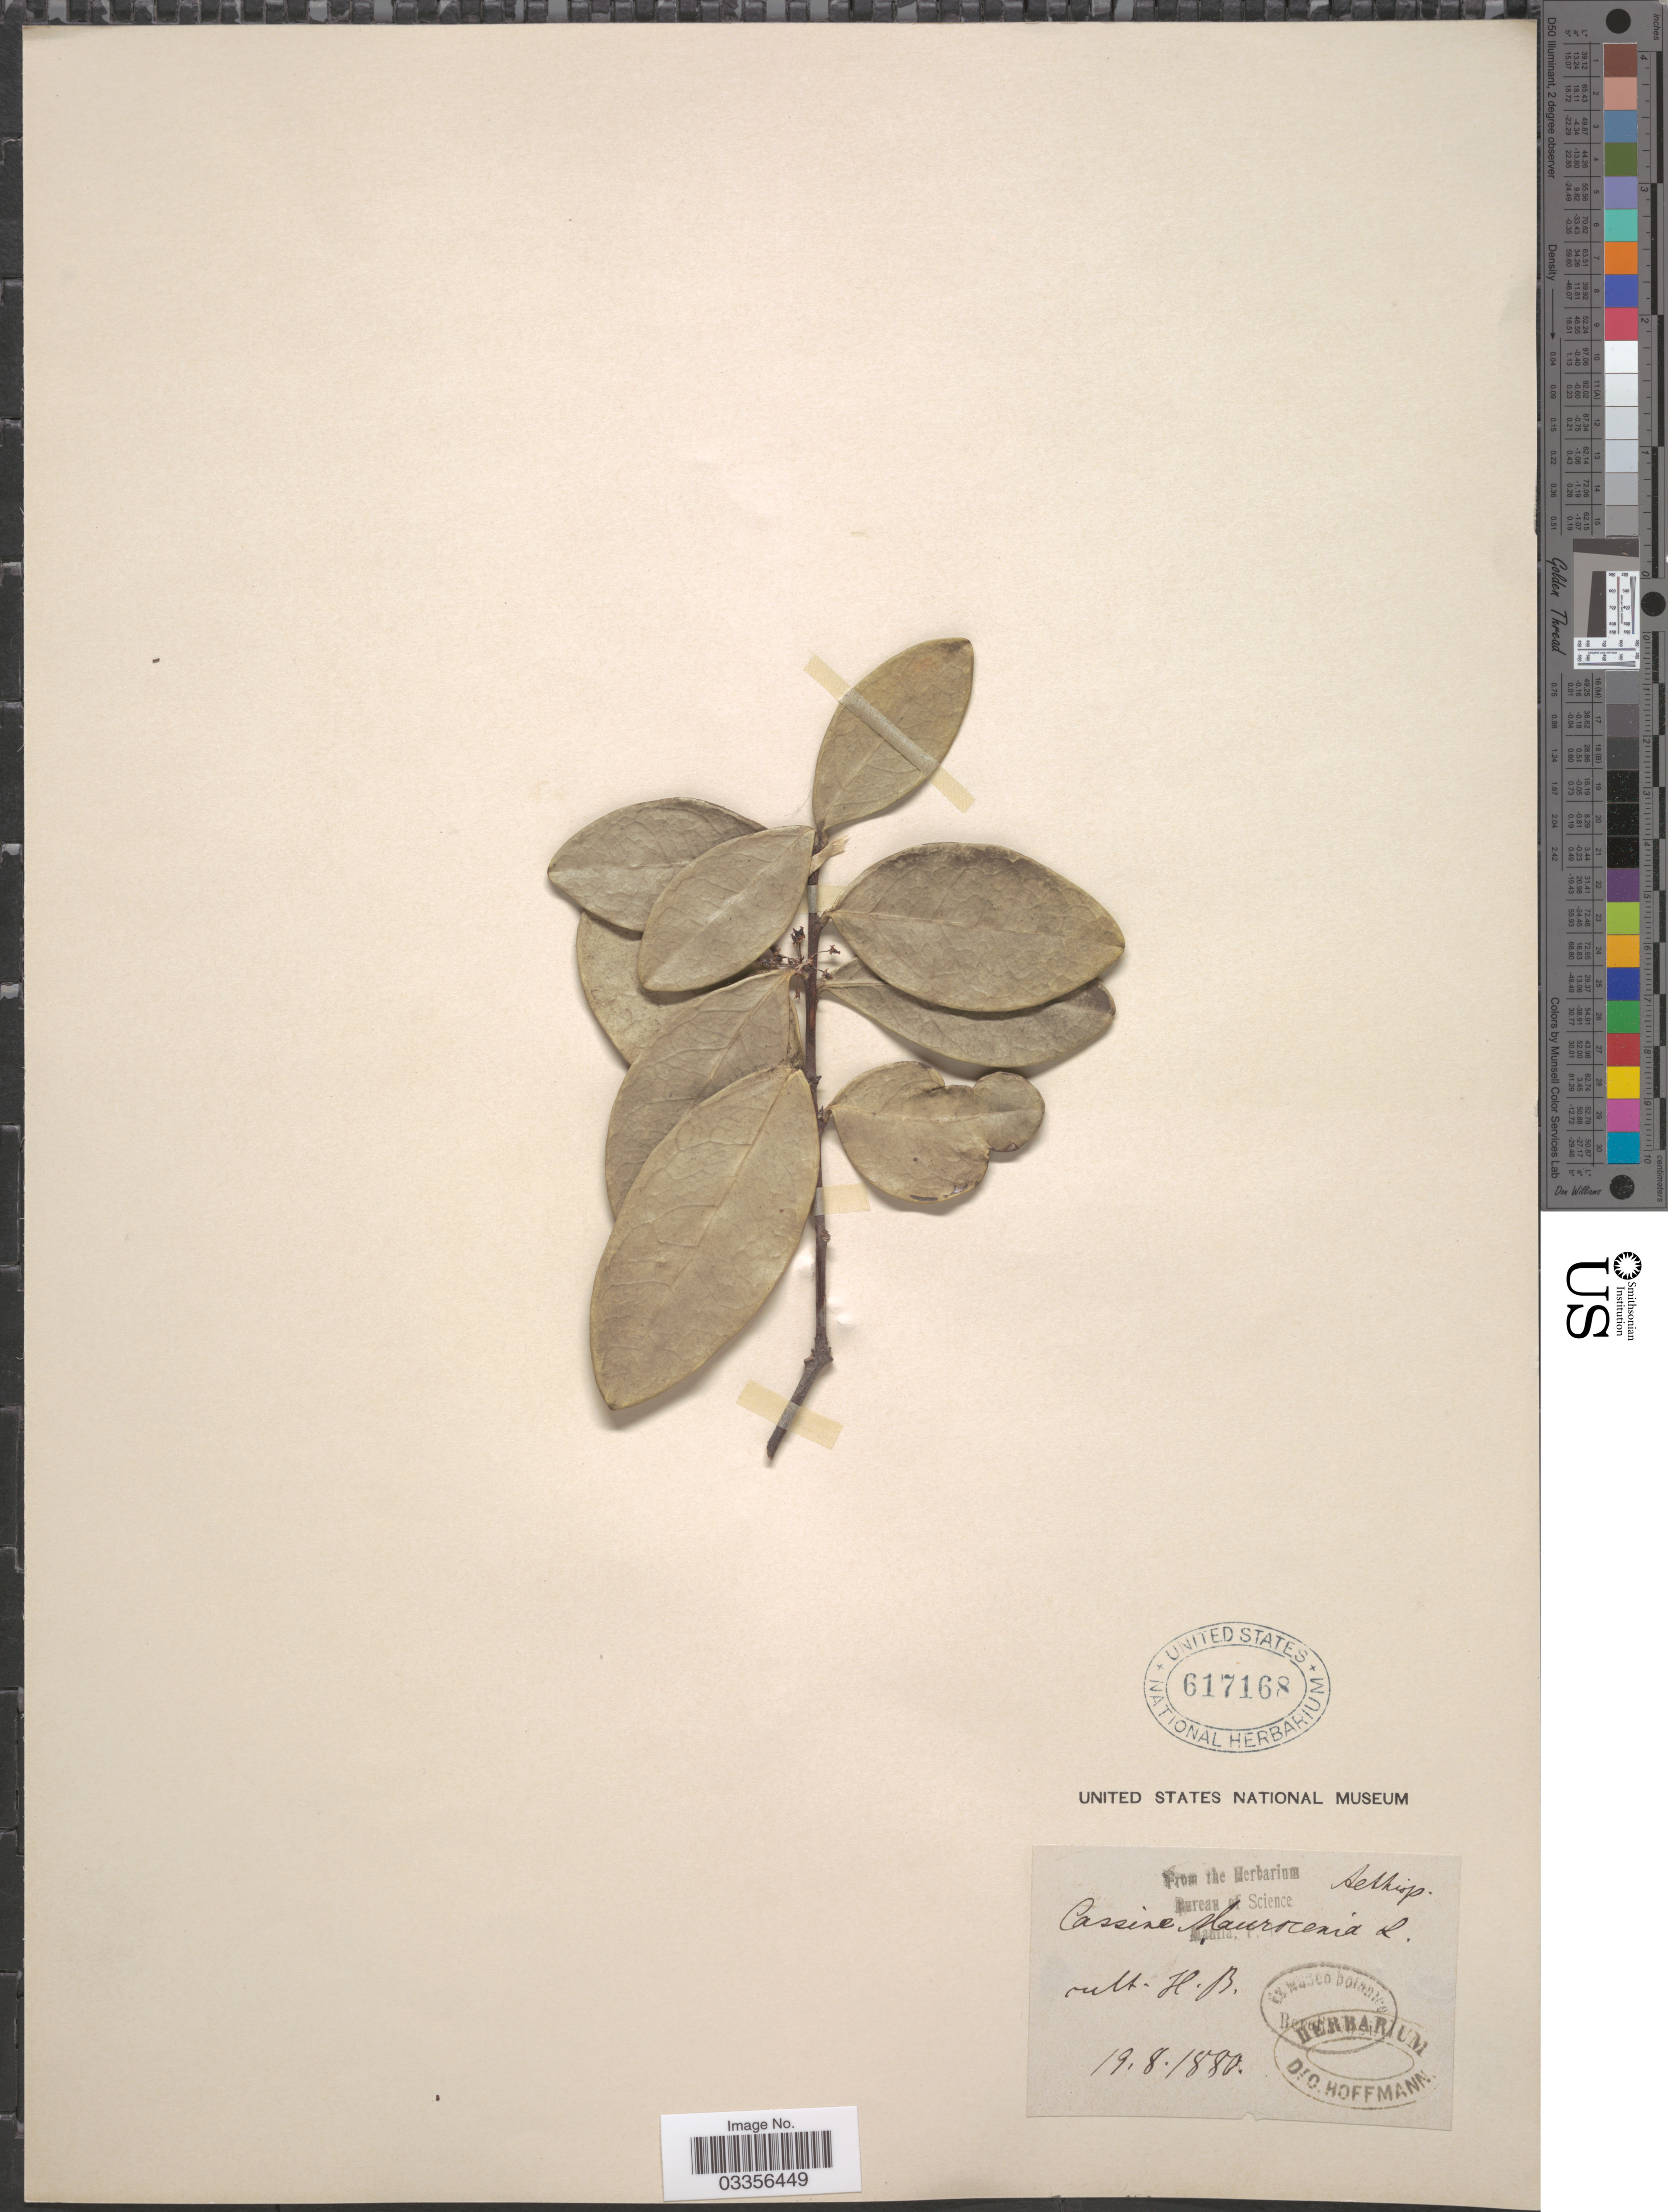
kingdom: Plantae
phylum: Tracheophyta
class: Magnoliopsida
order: Celastrales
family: Celastraceae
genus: Cassine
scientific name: Cassine maurocenia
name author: L.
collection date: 1880-08-19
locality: H.B.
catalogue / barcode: US 617168